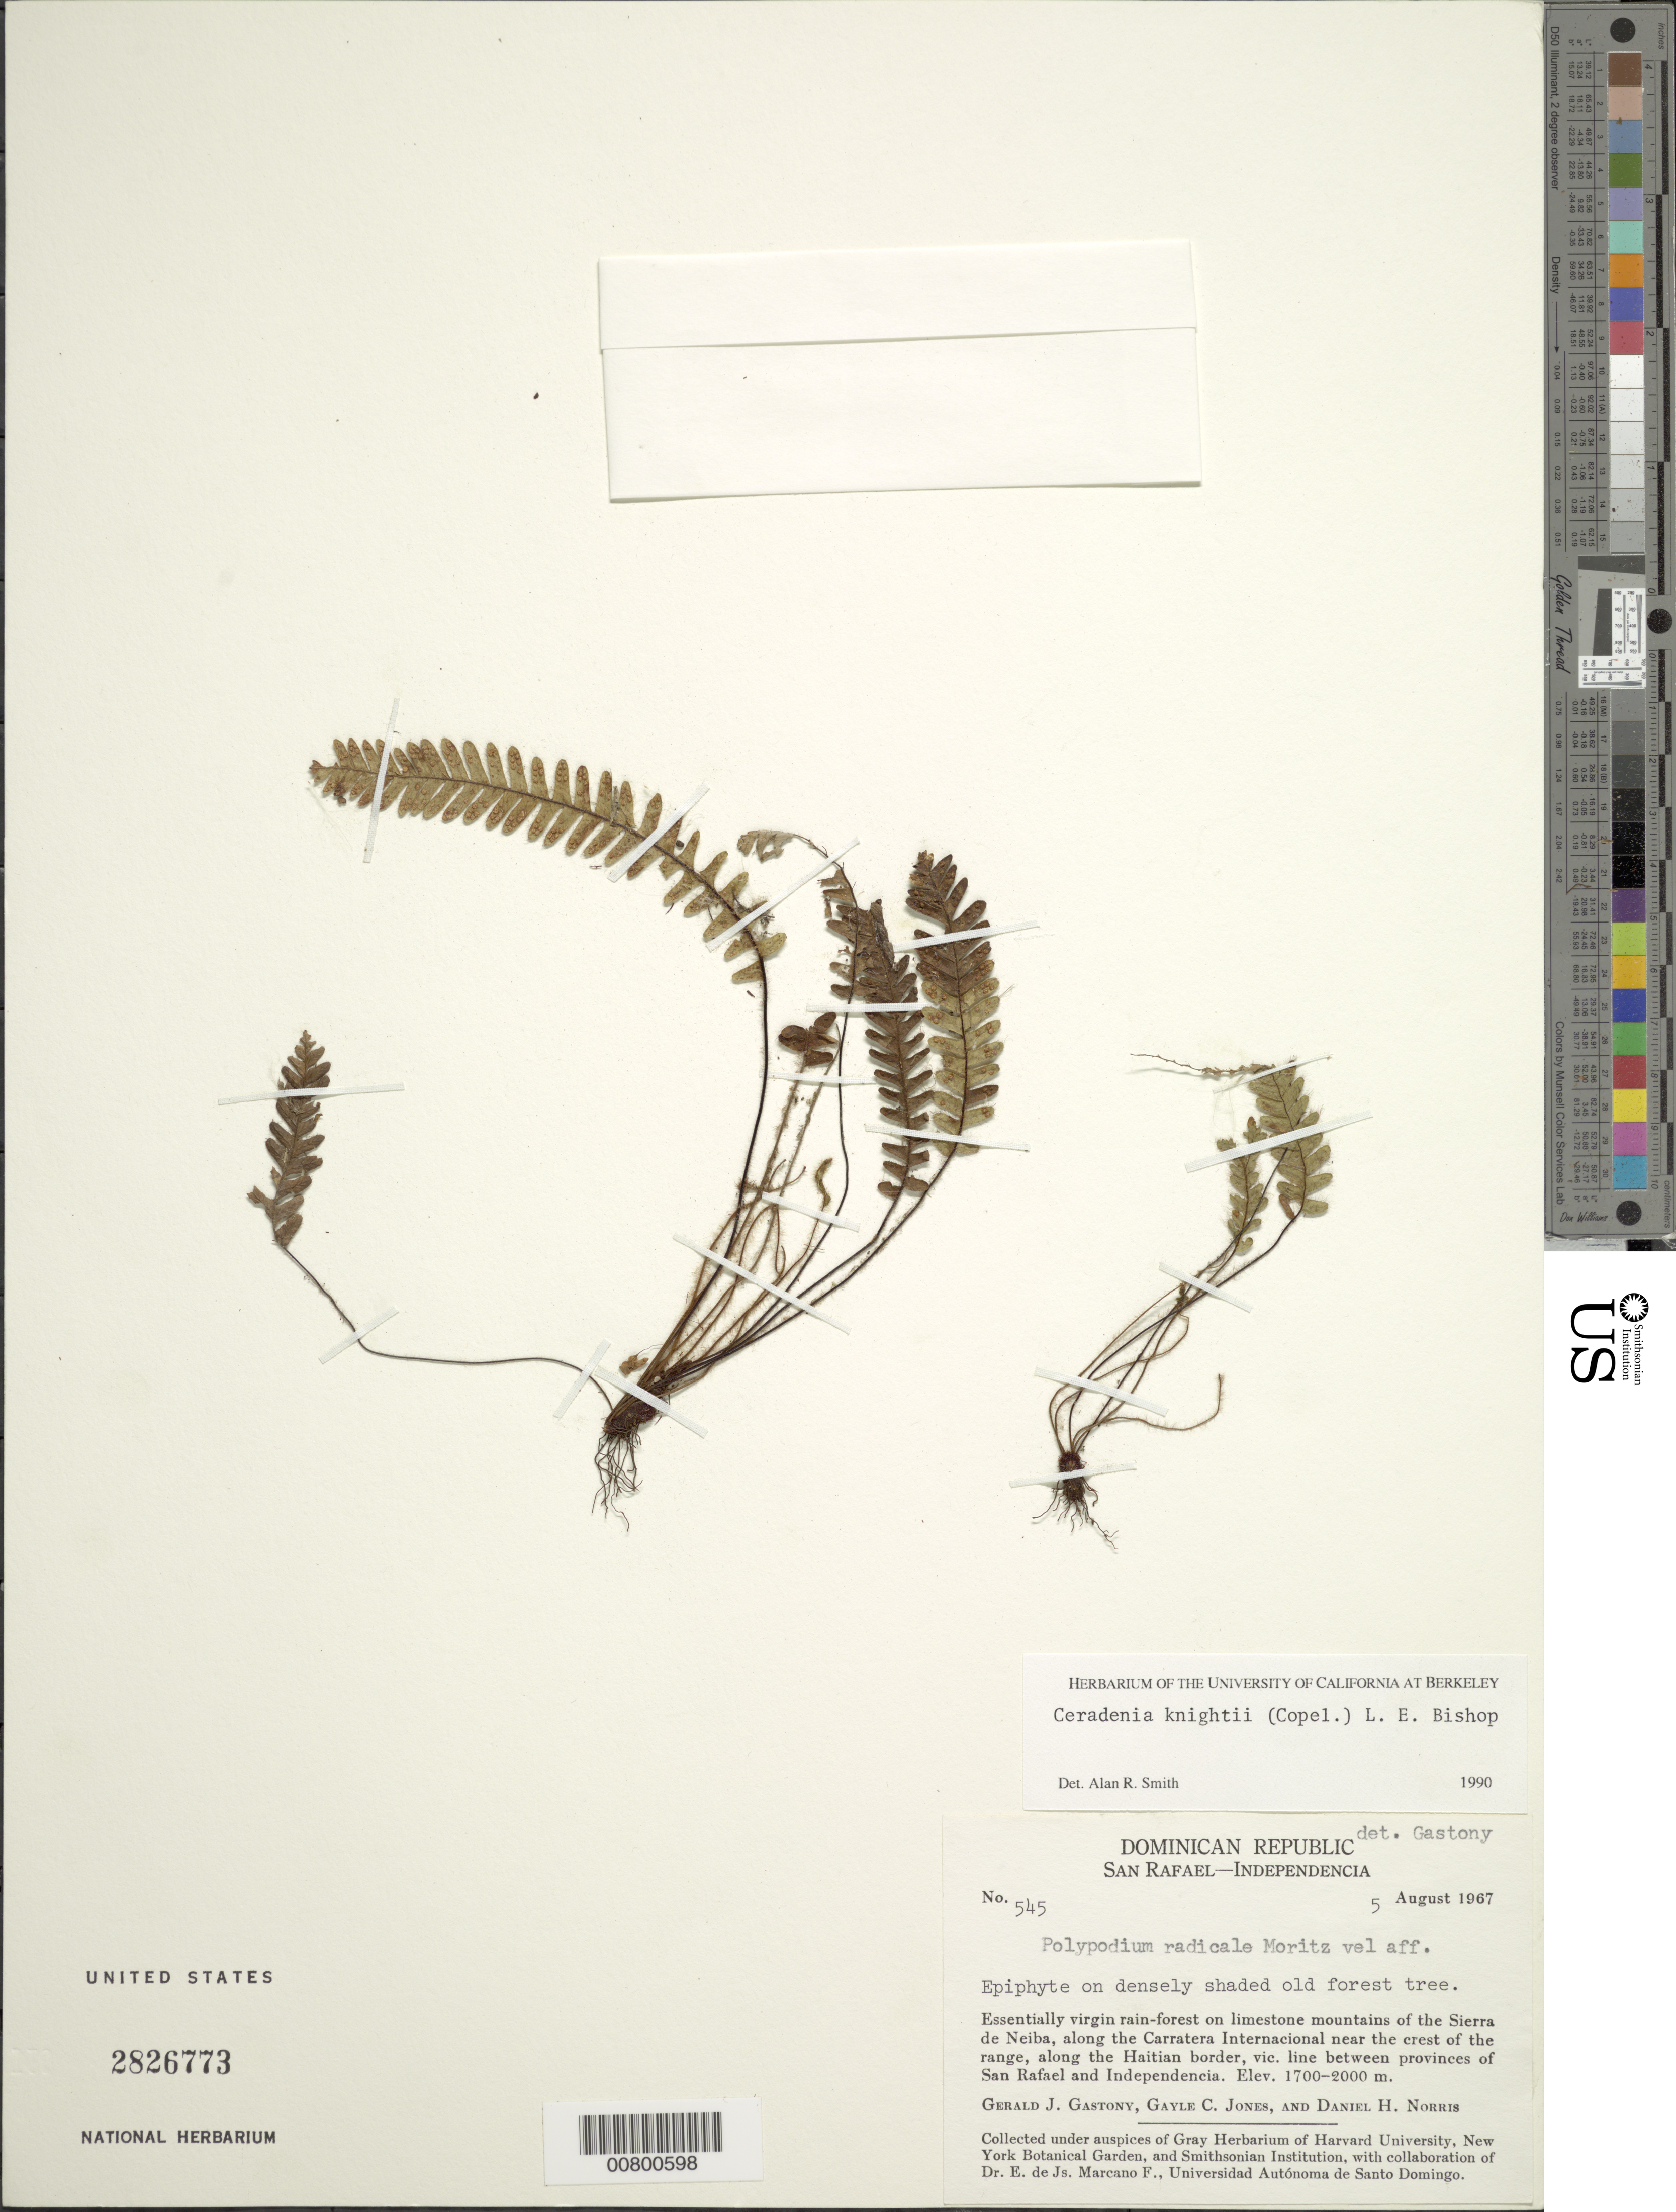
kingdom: Plantae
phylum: Tracheophyta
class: Polypodiopsida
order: Polypodiales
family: Polypodiaceae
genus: Ceradenia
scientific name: Ceradenia knightii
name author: (Copel.) L.E. Bishop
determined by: Smith, Alan R., (UC)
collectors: G. Gastony, G. C. Jones & D. H. Norris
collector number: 545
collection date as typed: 05 Aug 1967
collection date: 1967-08-05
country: Dominican Republic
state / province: Independencia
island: Hispaniola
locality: Sierra de Neiba, Carretera Internacional, between Prov. San Rafael and Independencia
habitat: Essentially virgin rainforest on limestone mountains, on densely shaded old forest tree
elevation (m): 1700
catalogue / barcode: US 2826773